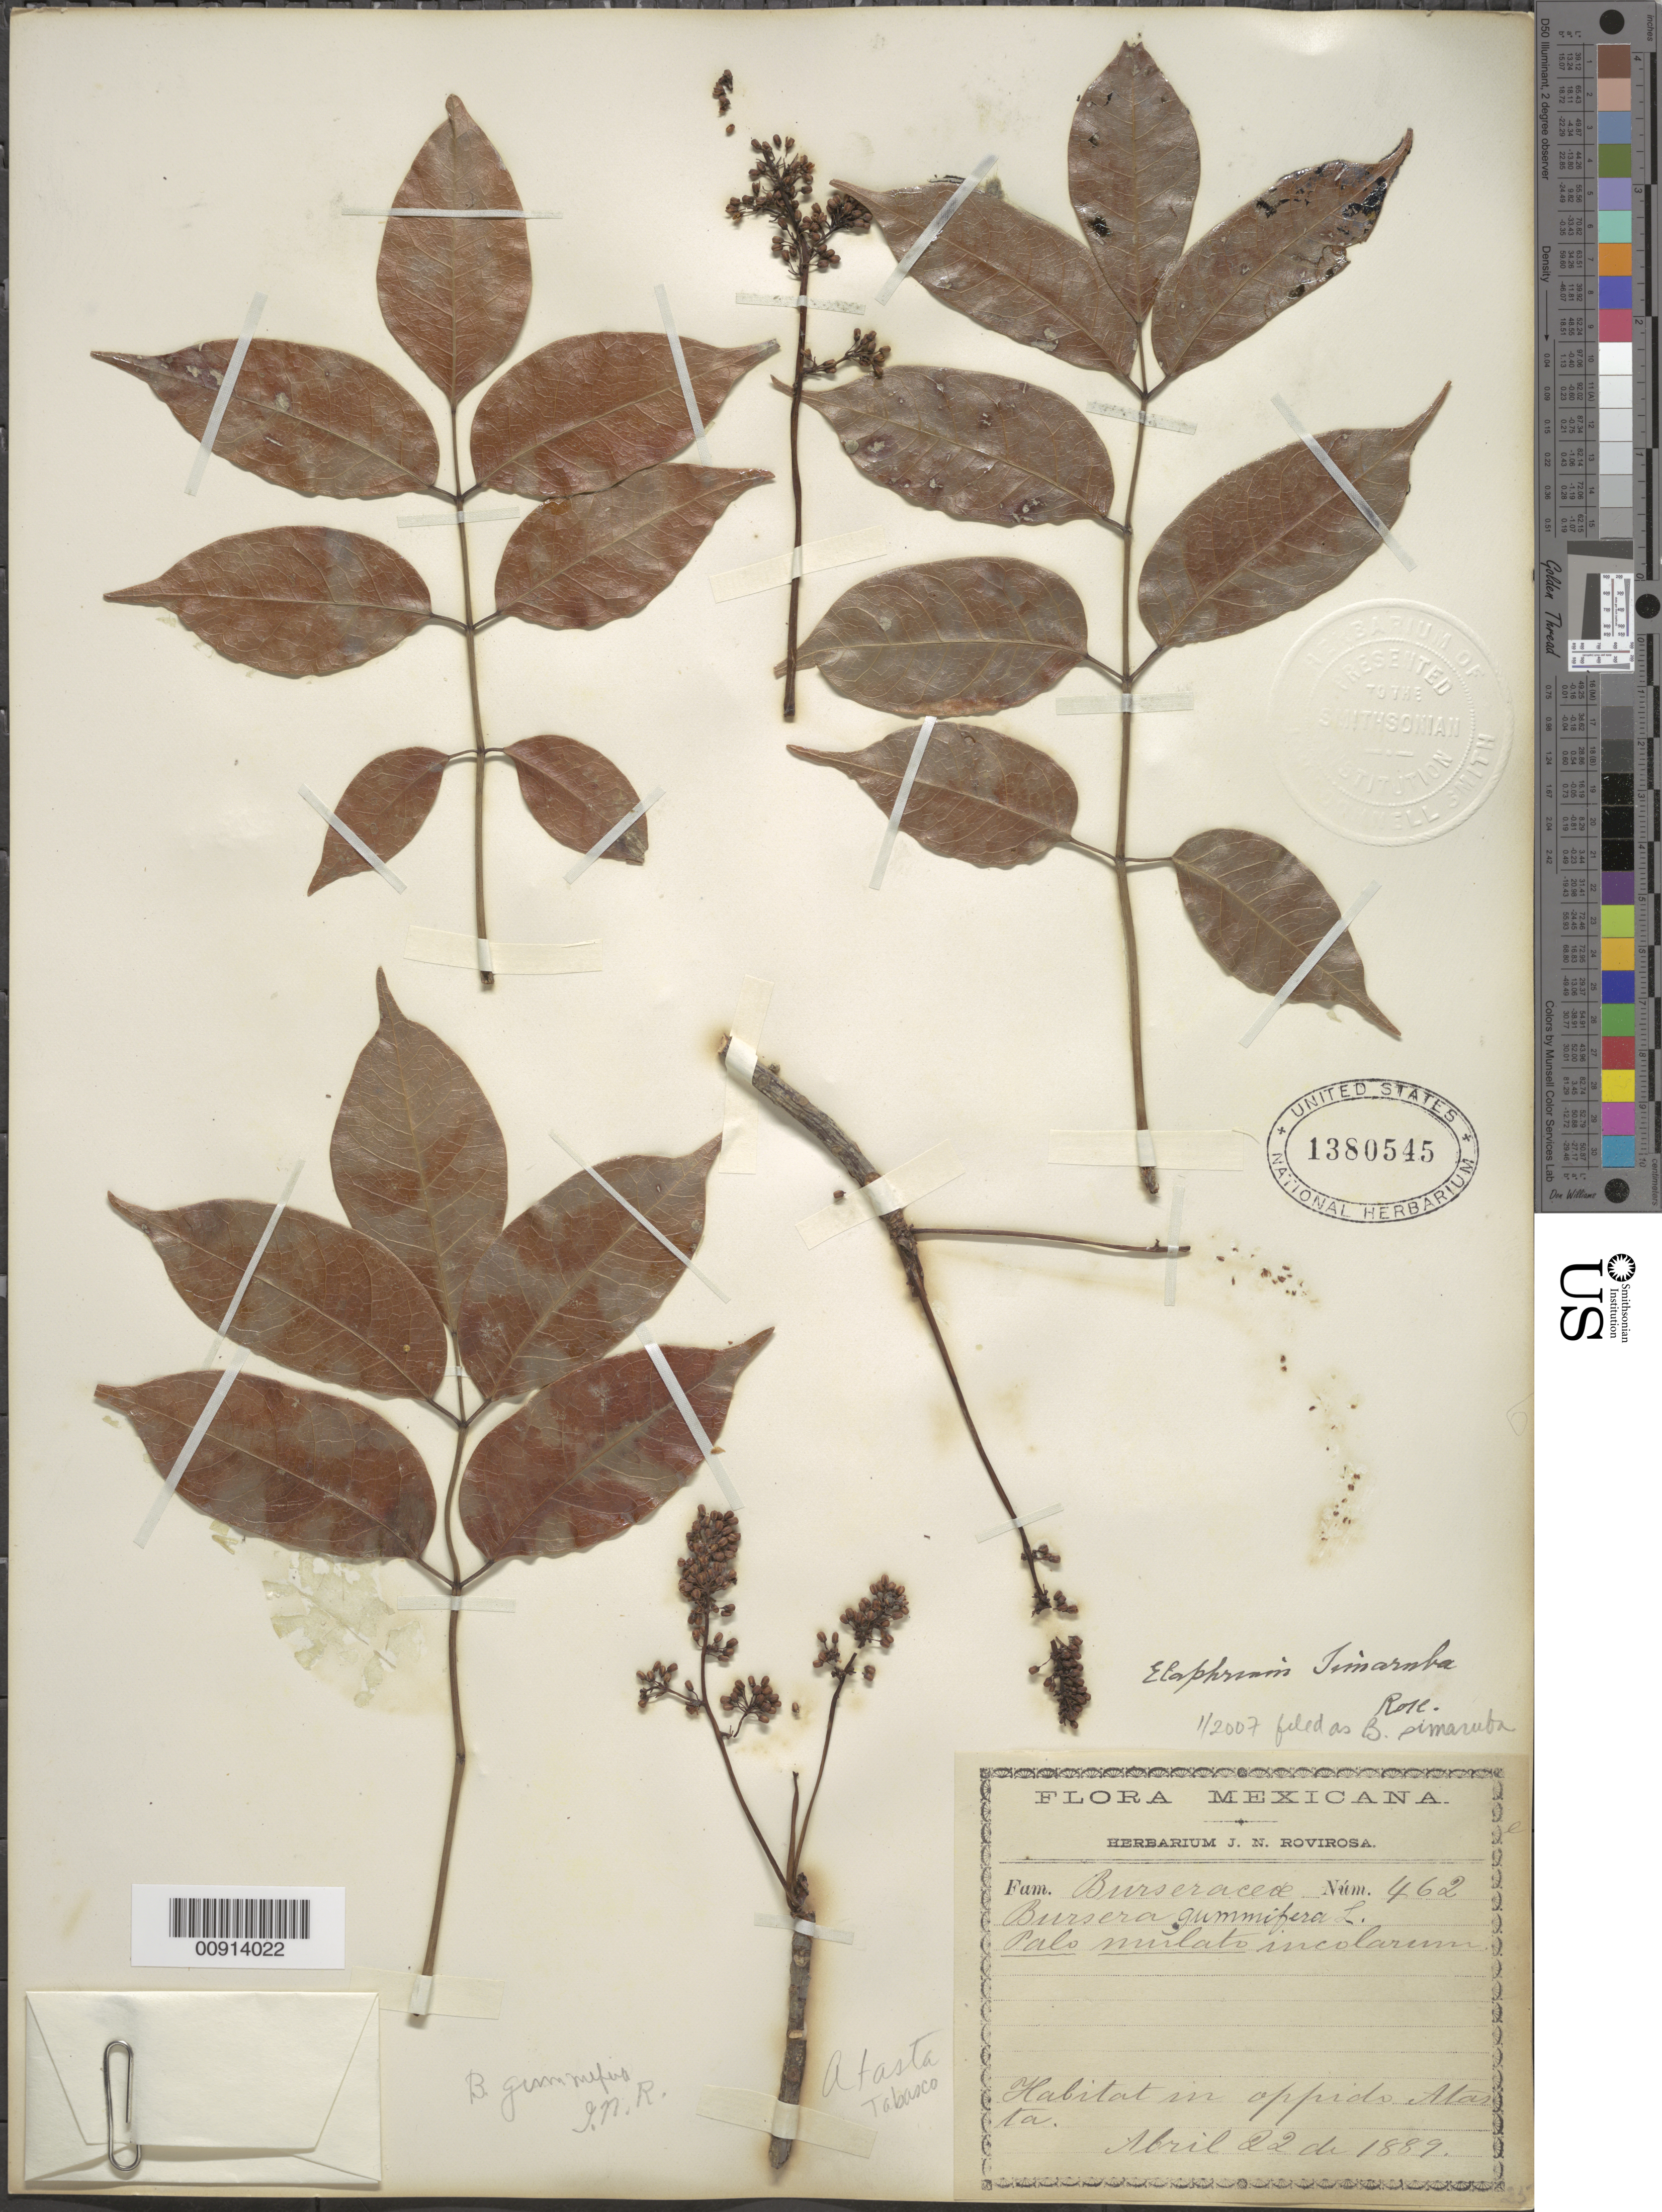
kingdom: Plantae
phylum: Tracheophyta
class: Magnoliopsida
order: Sapindales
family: Burseraceae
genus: Bursera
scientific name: Bursera simaruba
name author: (L.) Sarg.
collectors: J. N. Rovirosa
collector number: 462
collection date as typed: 22 Apr 1889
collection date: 1889-04-22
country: Mexico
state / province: Tabasco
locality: In oppido Atasta.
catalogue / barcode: US 1380545